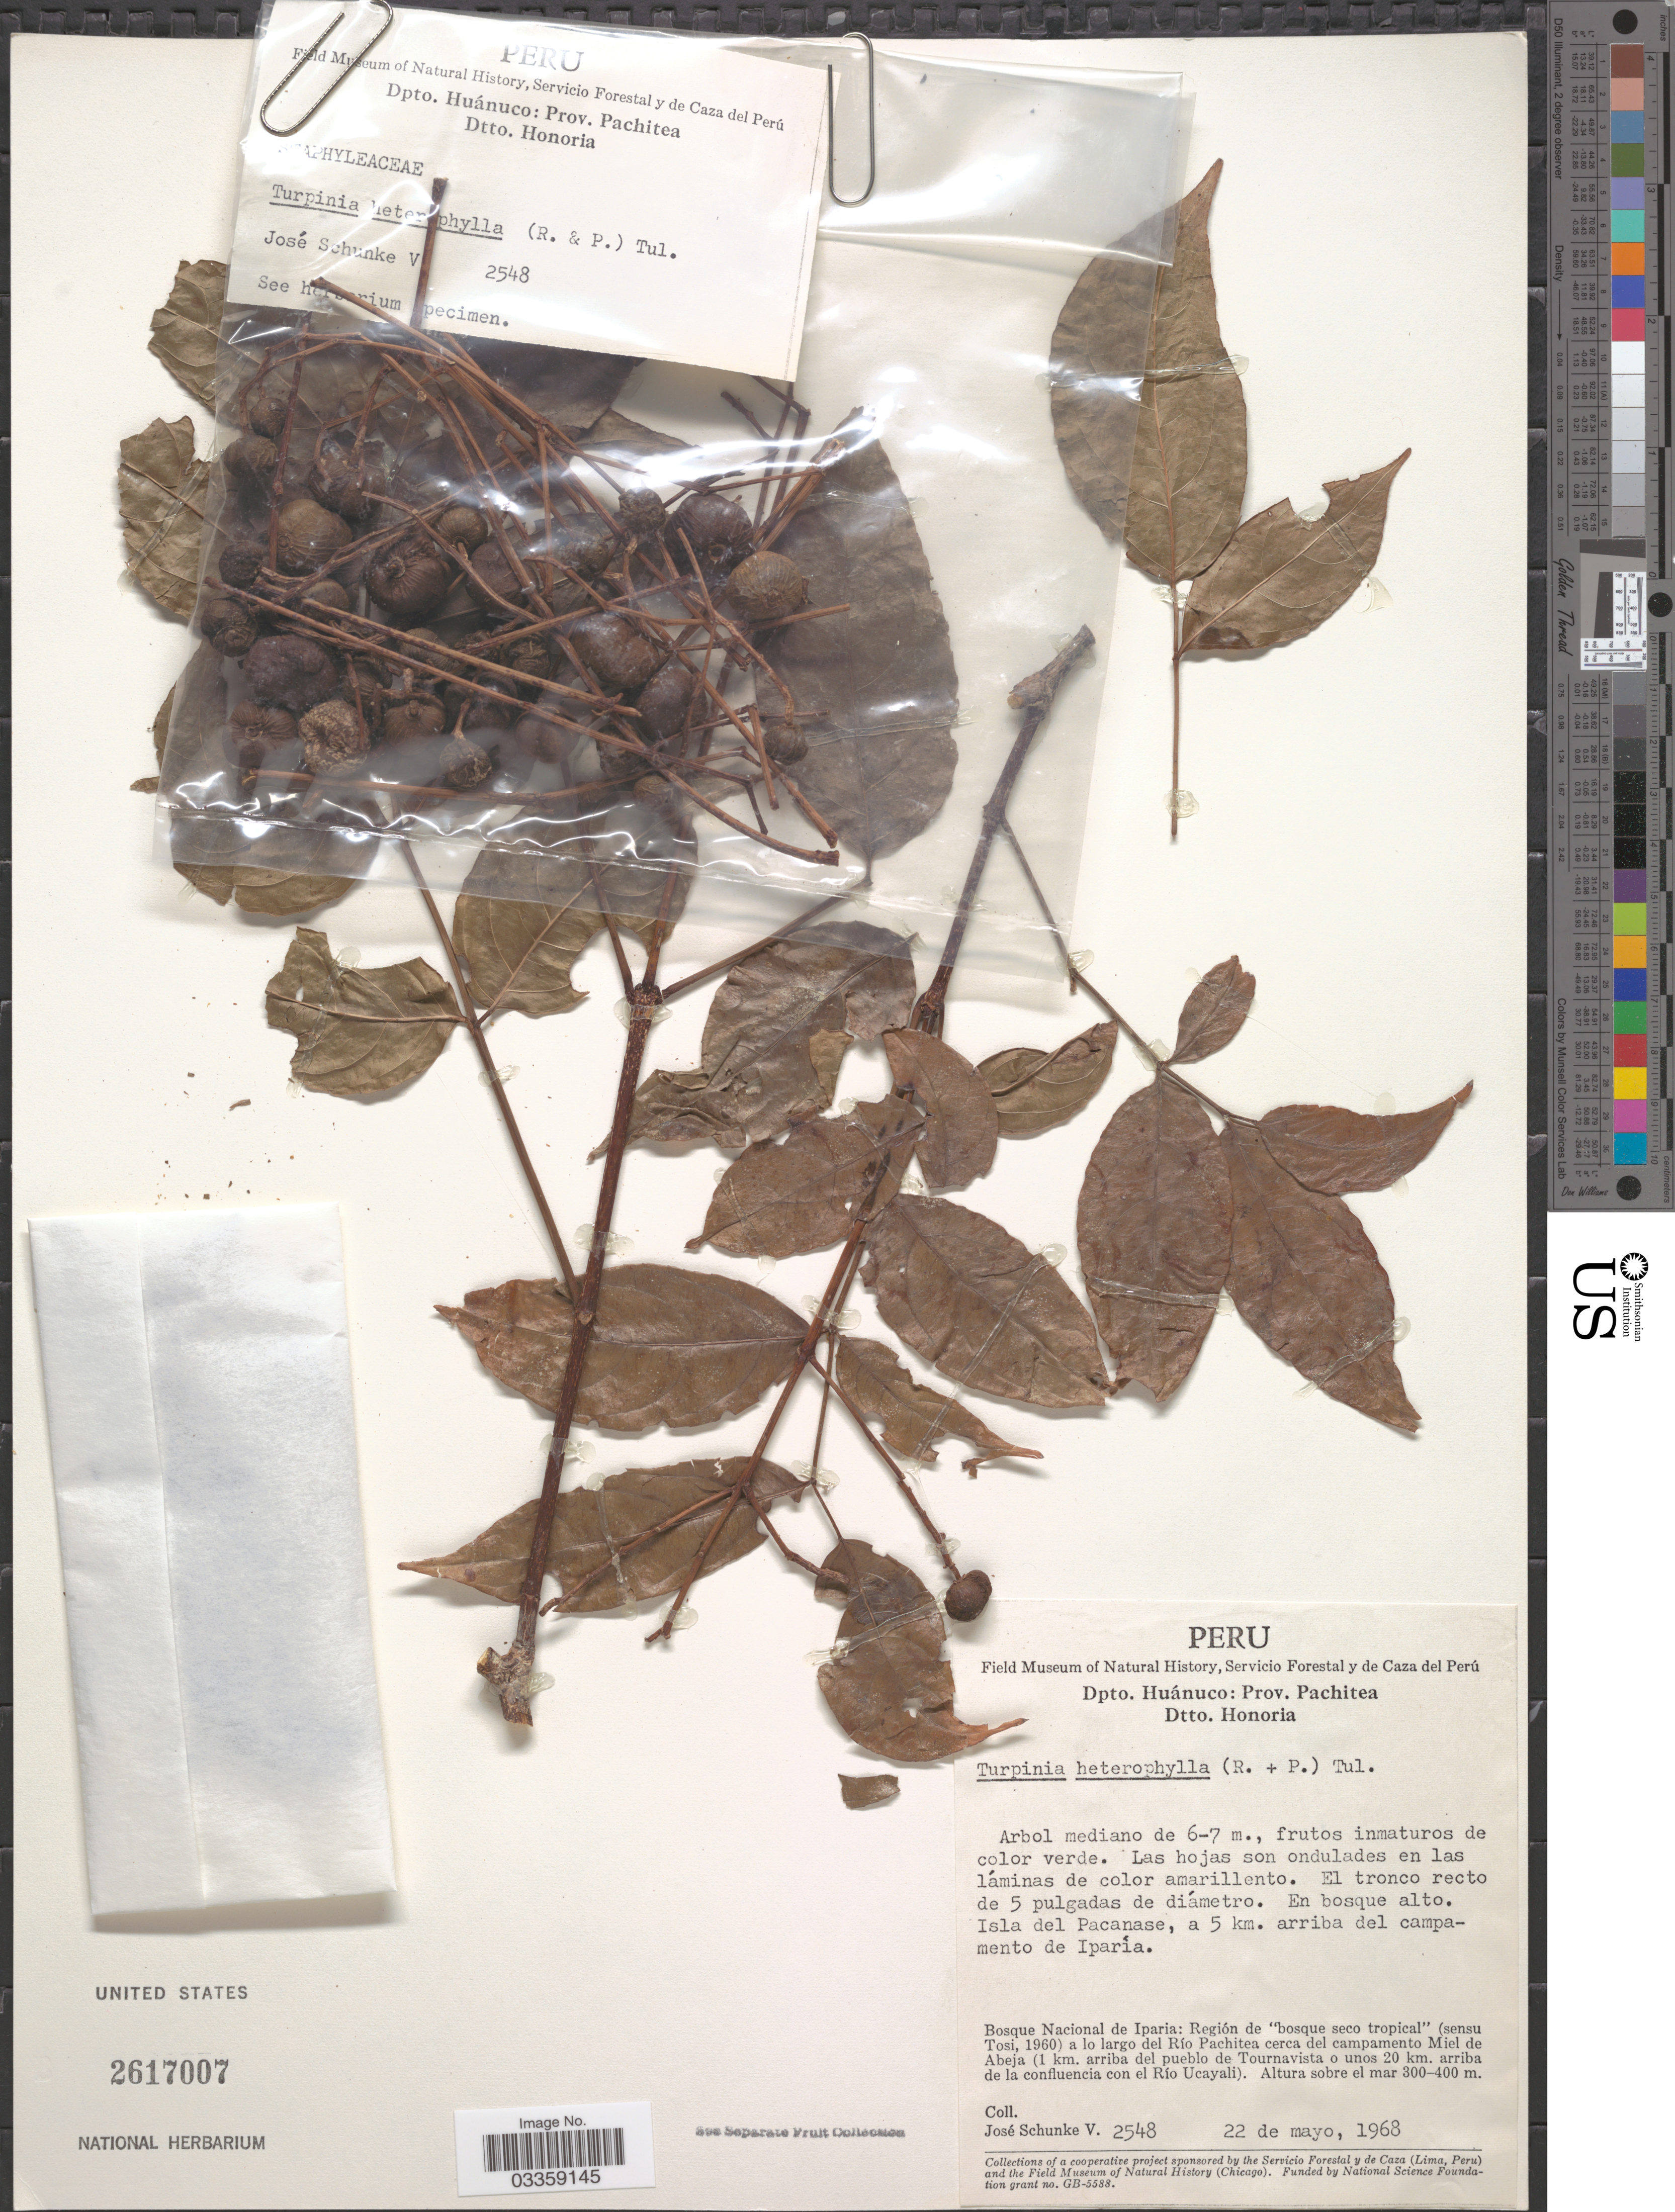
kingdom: Plantae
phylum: Tracheophyta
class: Magnoliopsida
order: Crossosomatales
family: Staphyleaceae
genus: Turpinia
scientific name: Turpinia heterophylla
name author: (Ruiz & Pav.) Harms & Loes.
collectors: J. Schunke Vigo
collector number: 2548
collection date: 1968-05-22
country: Peru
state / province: Huánuco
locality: Dpto. Huánuco: Prov. Pachitea. Dtto. Honoria. Isla del Pacanase, a 5 km. arriba del campamento de Iparía. Bosque Nacional de Iparia: Región de "bosque seco tropical" (sensu Tosi, 1960) a lo largo del Río Pachitea cerca del campamento Miel de Abeja (1 km. arriba del pueblo de Tournavista o unos 20 km. arriba de la confluencia con el Río Ucayali).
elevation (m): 300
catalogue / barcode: US 2617007